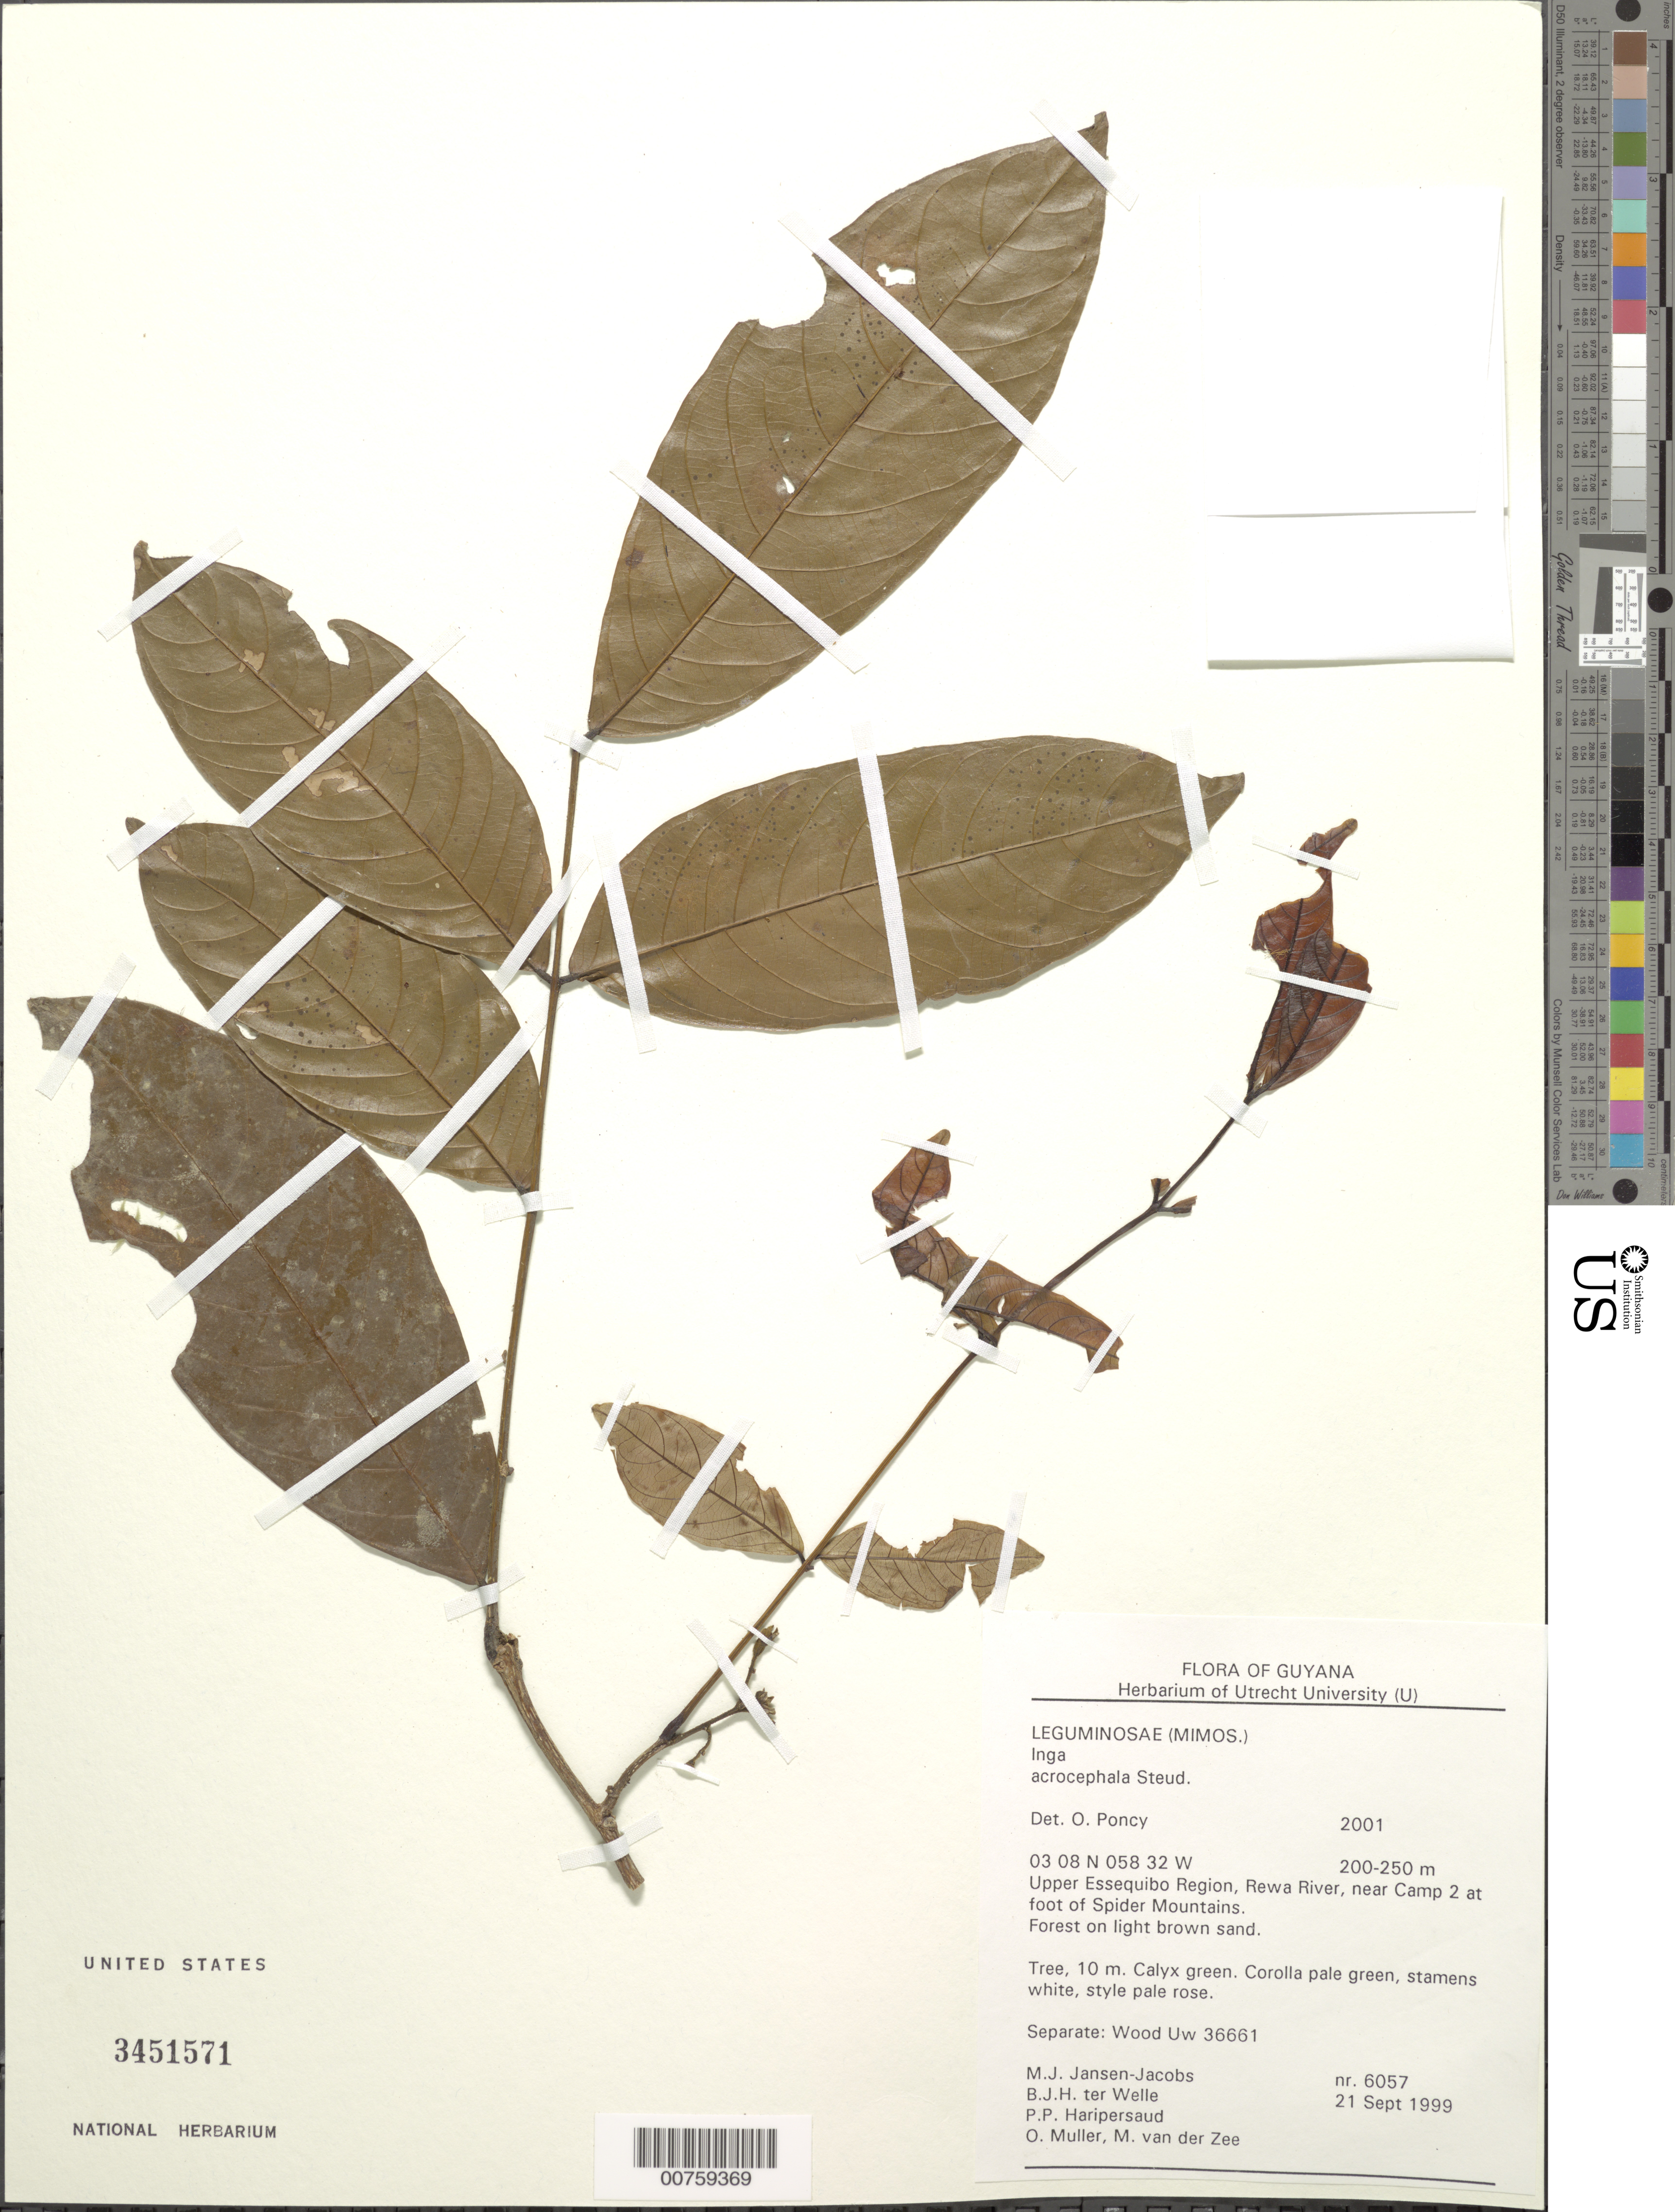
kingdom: Plantae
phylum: Tracheophyta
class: Magnoliopsida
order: Fabales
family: Fabaceae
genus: Inga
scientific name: Inga acrocephala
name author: Steud.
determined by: Poncy, O.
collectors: M. J. Jansen-Jacobs, B. Welle, P. Haripersaud, O. Muller & M. van der Zee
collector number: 6057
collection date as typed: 21-Sep-99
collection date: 1999-09-21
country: Guyana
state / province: U. Takutu-U. Essequibo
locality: Rewa River, at foot of Spider Mts., near camp 2, Upper Essequibo Region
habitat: Forest on light brown sand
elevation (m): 200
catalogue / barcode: US 3451571